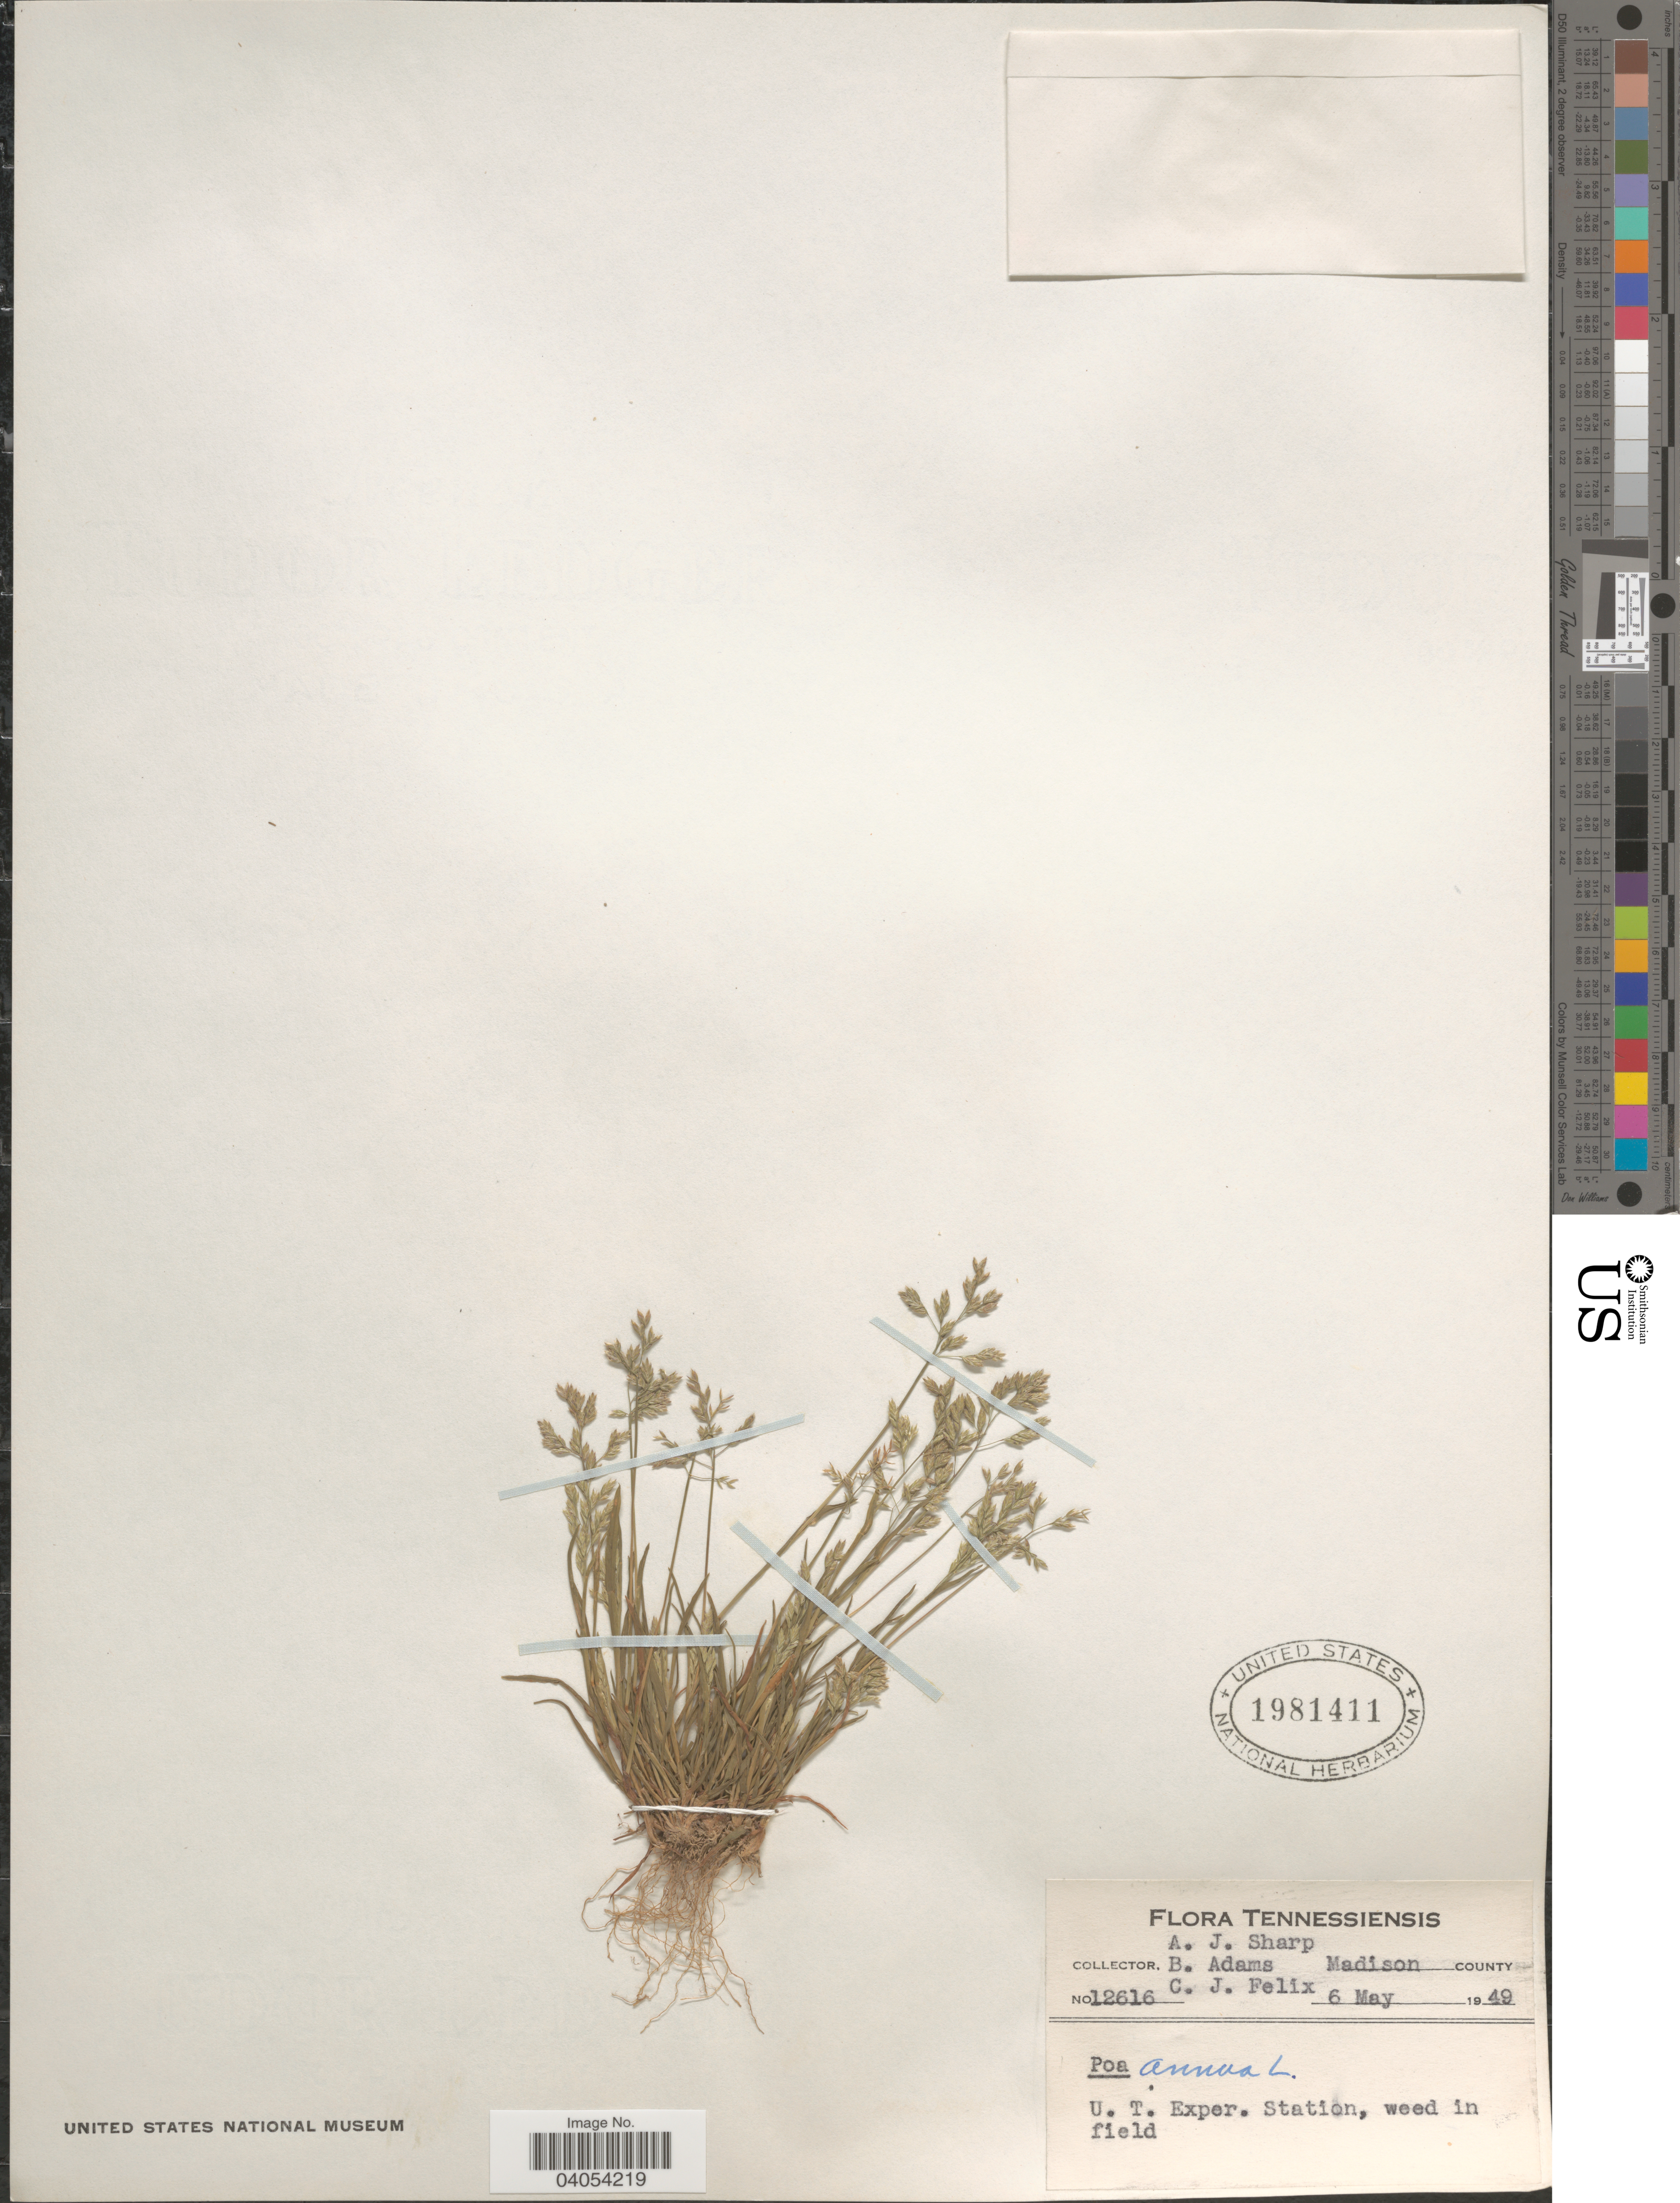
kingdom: Plantae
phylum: Tracheophyta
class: Liliopsida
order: Poales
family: Poaceae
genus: Poa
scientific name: Poa annua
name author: L.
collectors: A. J. Sharp, B. Adams & C. Felix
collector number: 12616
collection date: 1949-05-06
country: United States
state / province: Tennessee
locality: Madison County. U. T. Exper. Station.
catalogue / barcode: US 1981411